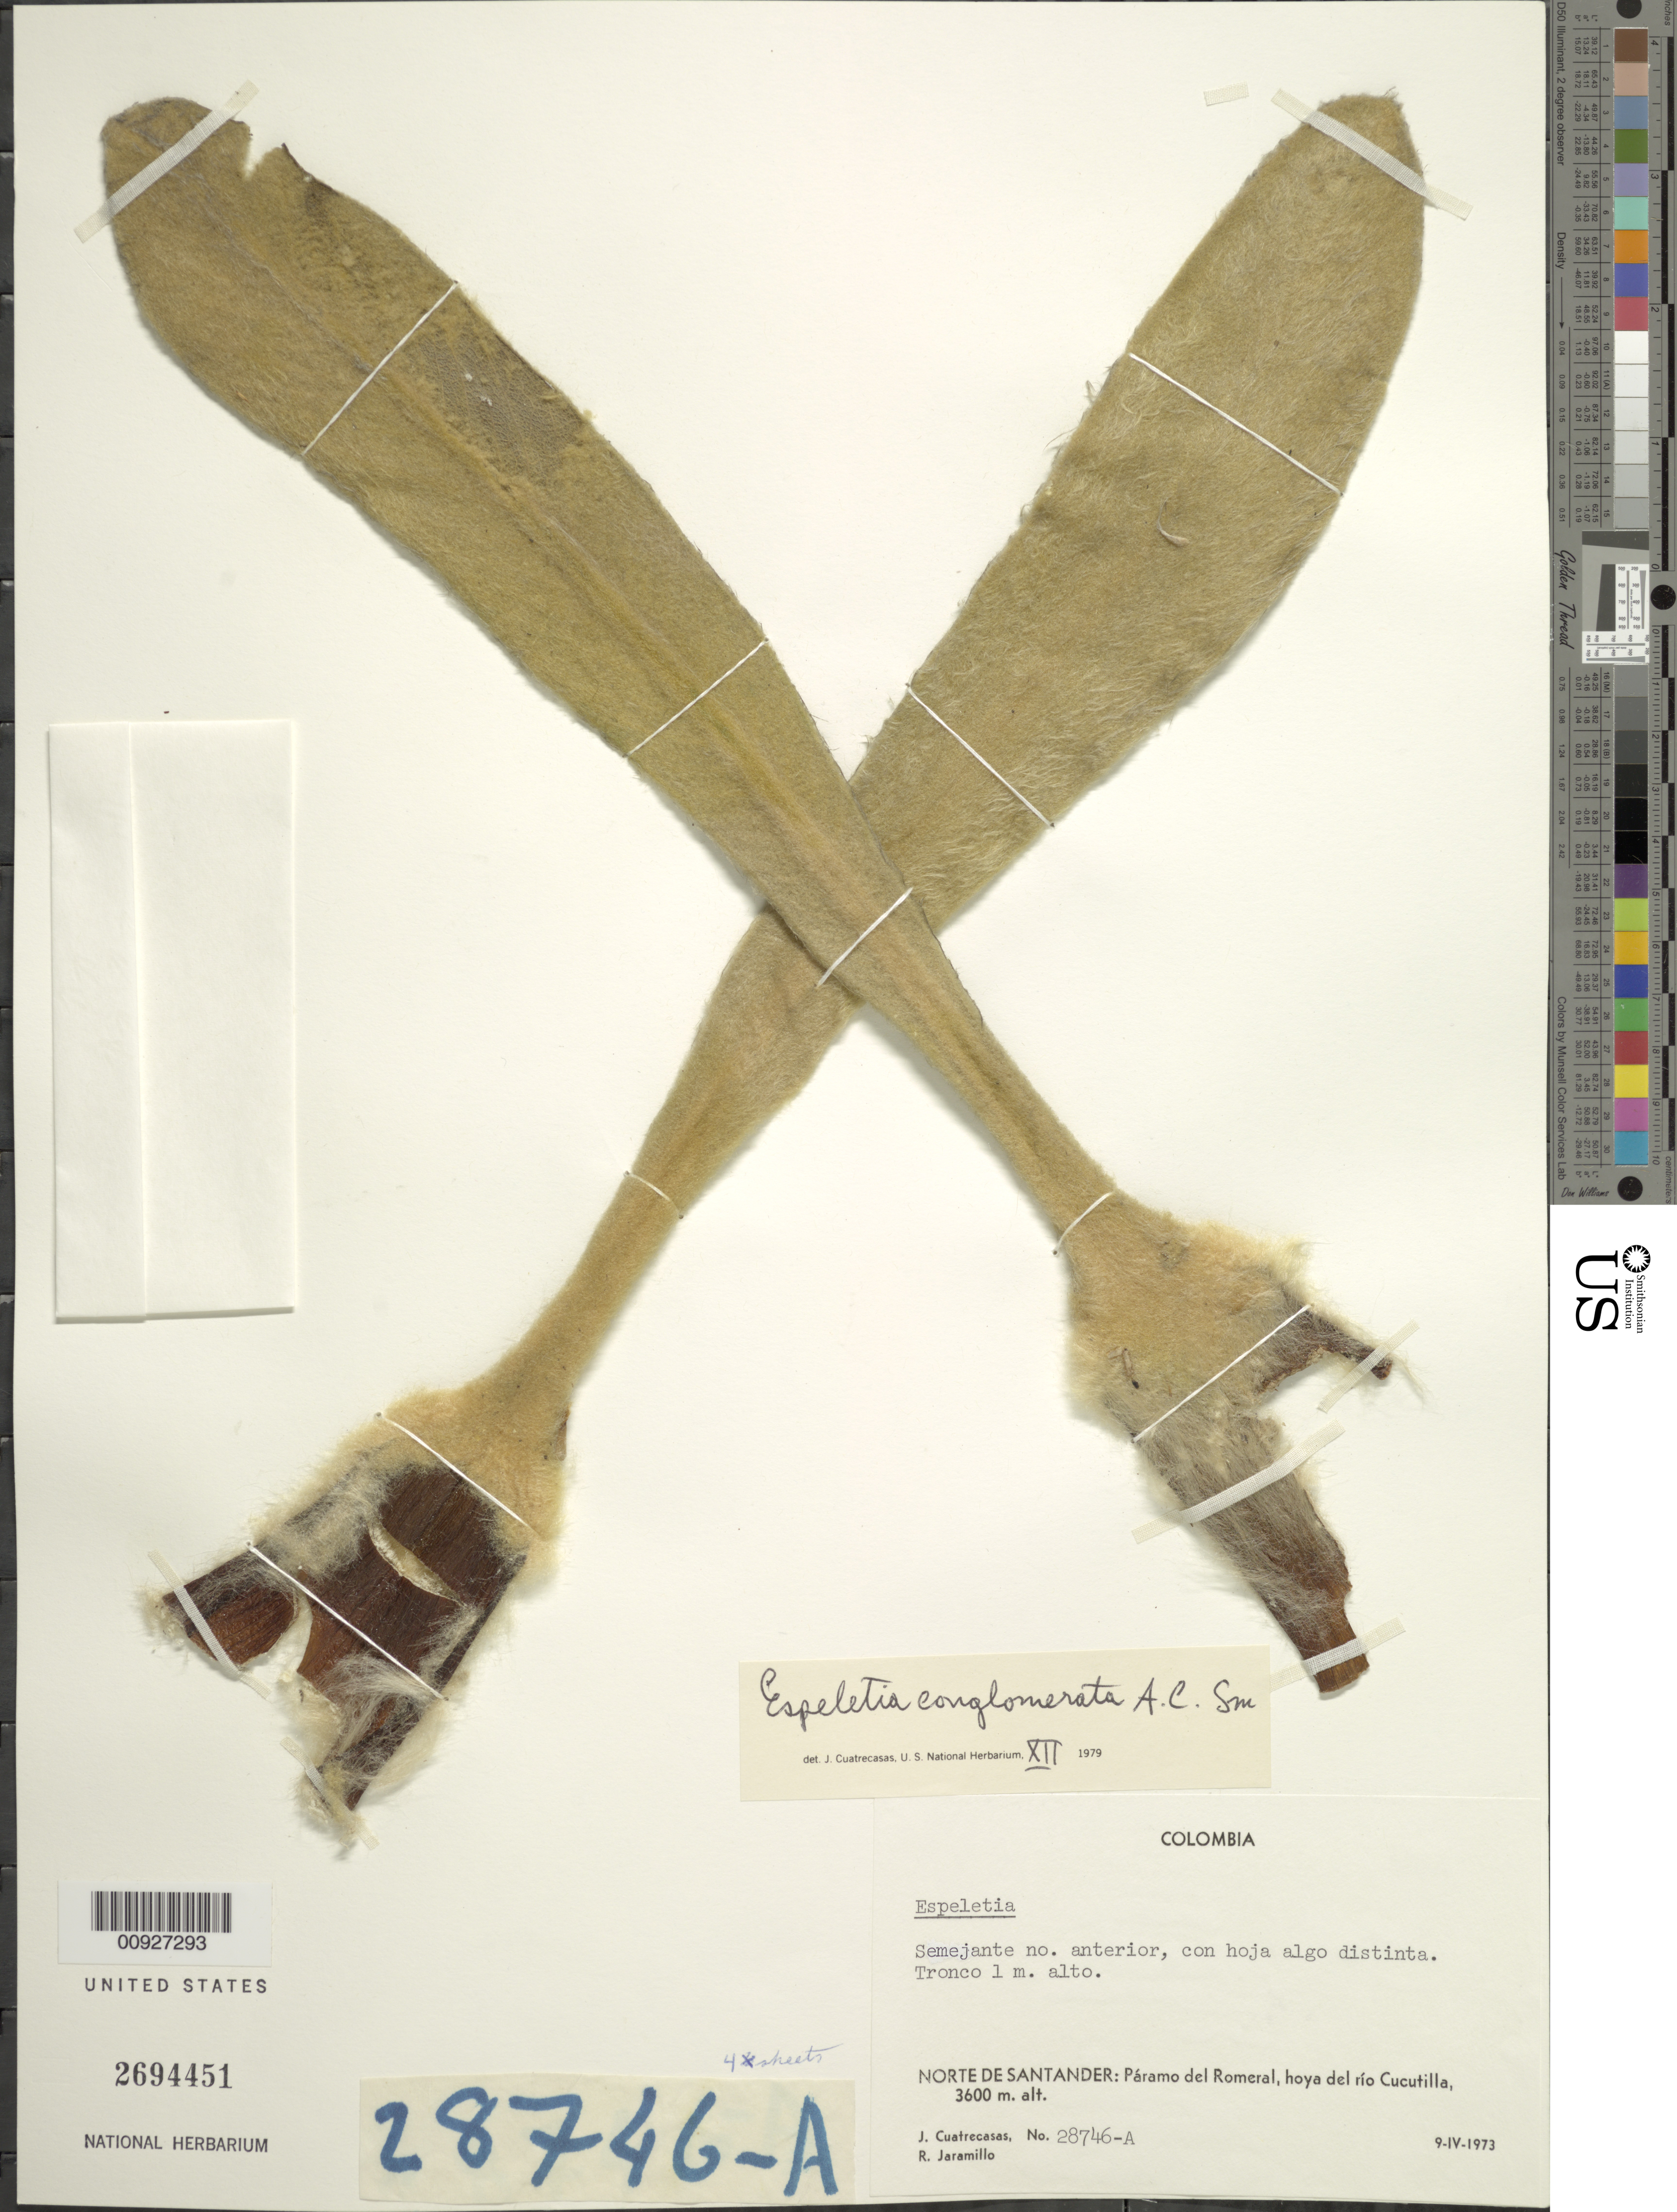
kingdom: Plantae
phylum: Tracheophyta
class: Magnoliopsida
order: Asterales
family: Asteraceae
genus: Espeletia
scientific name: Espeletia conglomerata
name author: A.C. Sm.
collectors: J. Cuatrecasas & R. Jaramillo M.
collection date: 1973-04-09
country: Colombia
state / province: Norte de Santander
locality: Páramo del Romeral. P. del Romeral, hoya del río Cucutilla.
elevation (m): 3600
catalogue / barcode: US 2694451